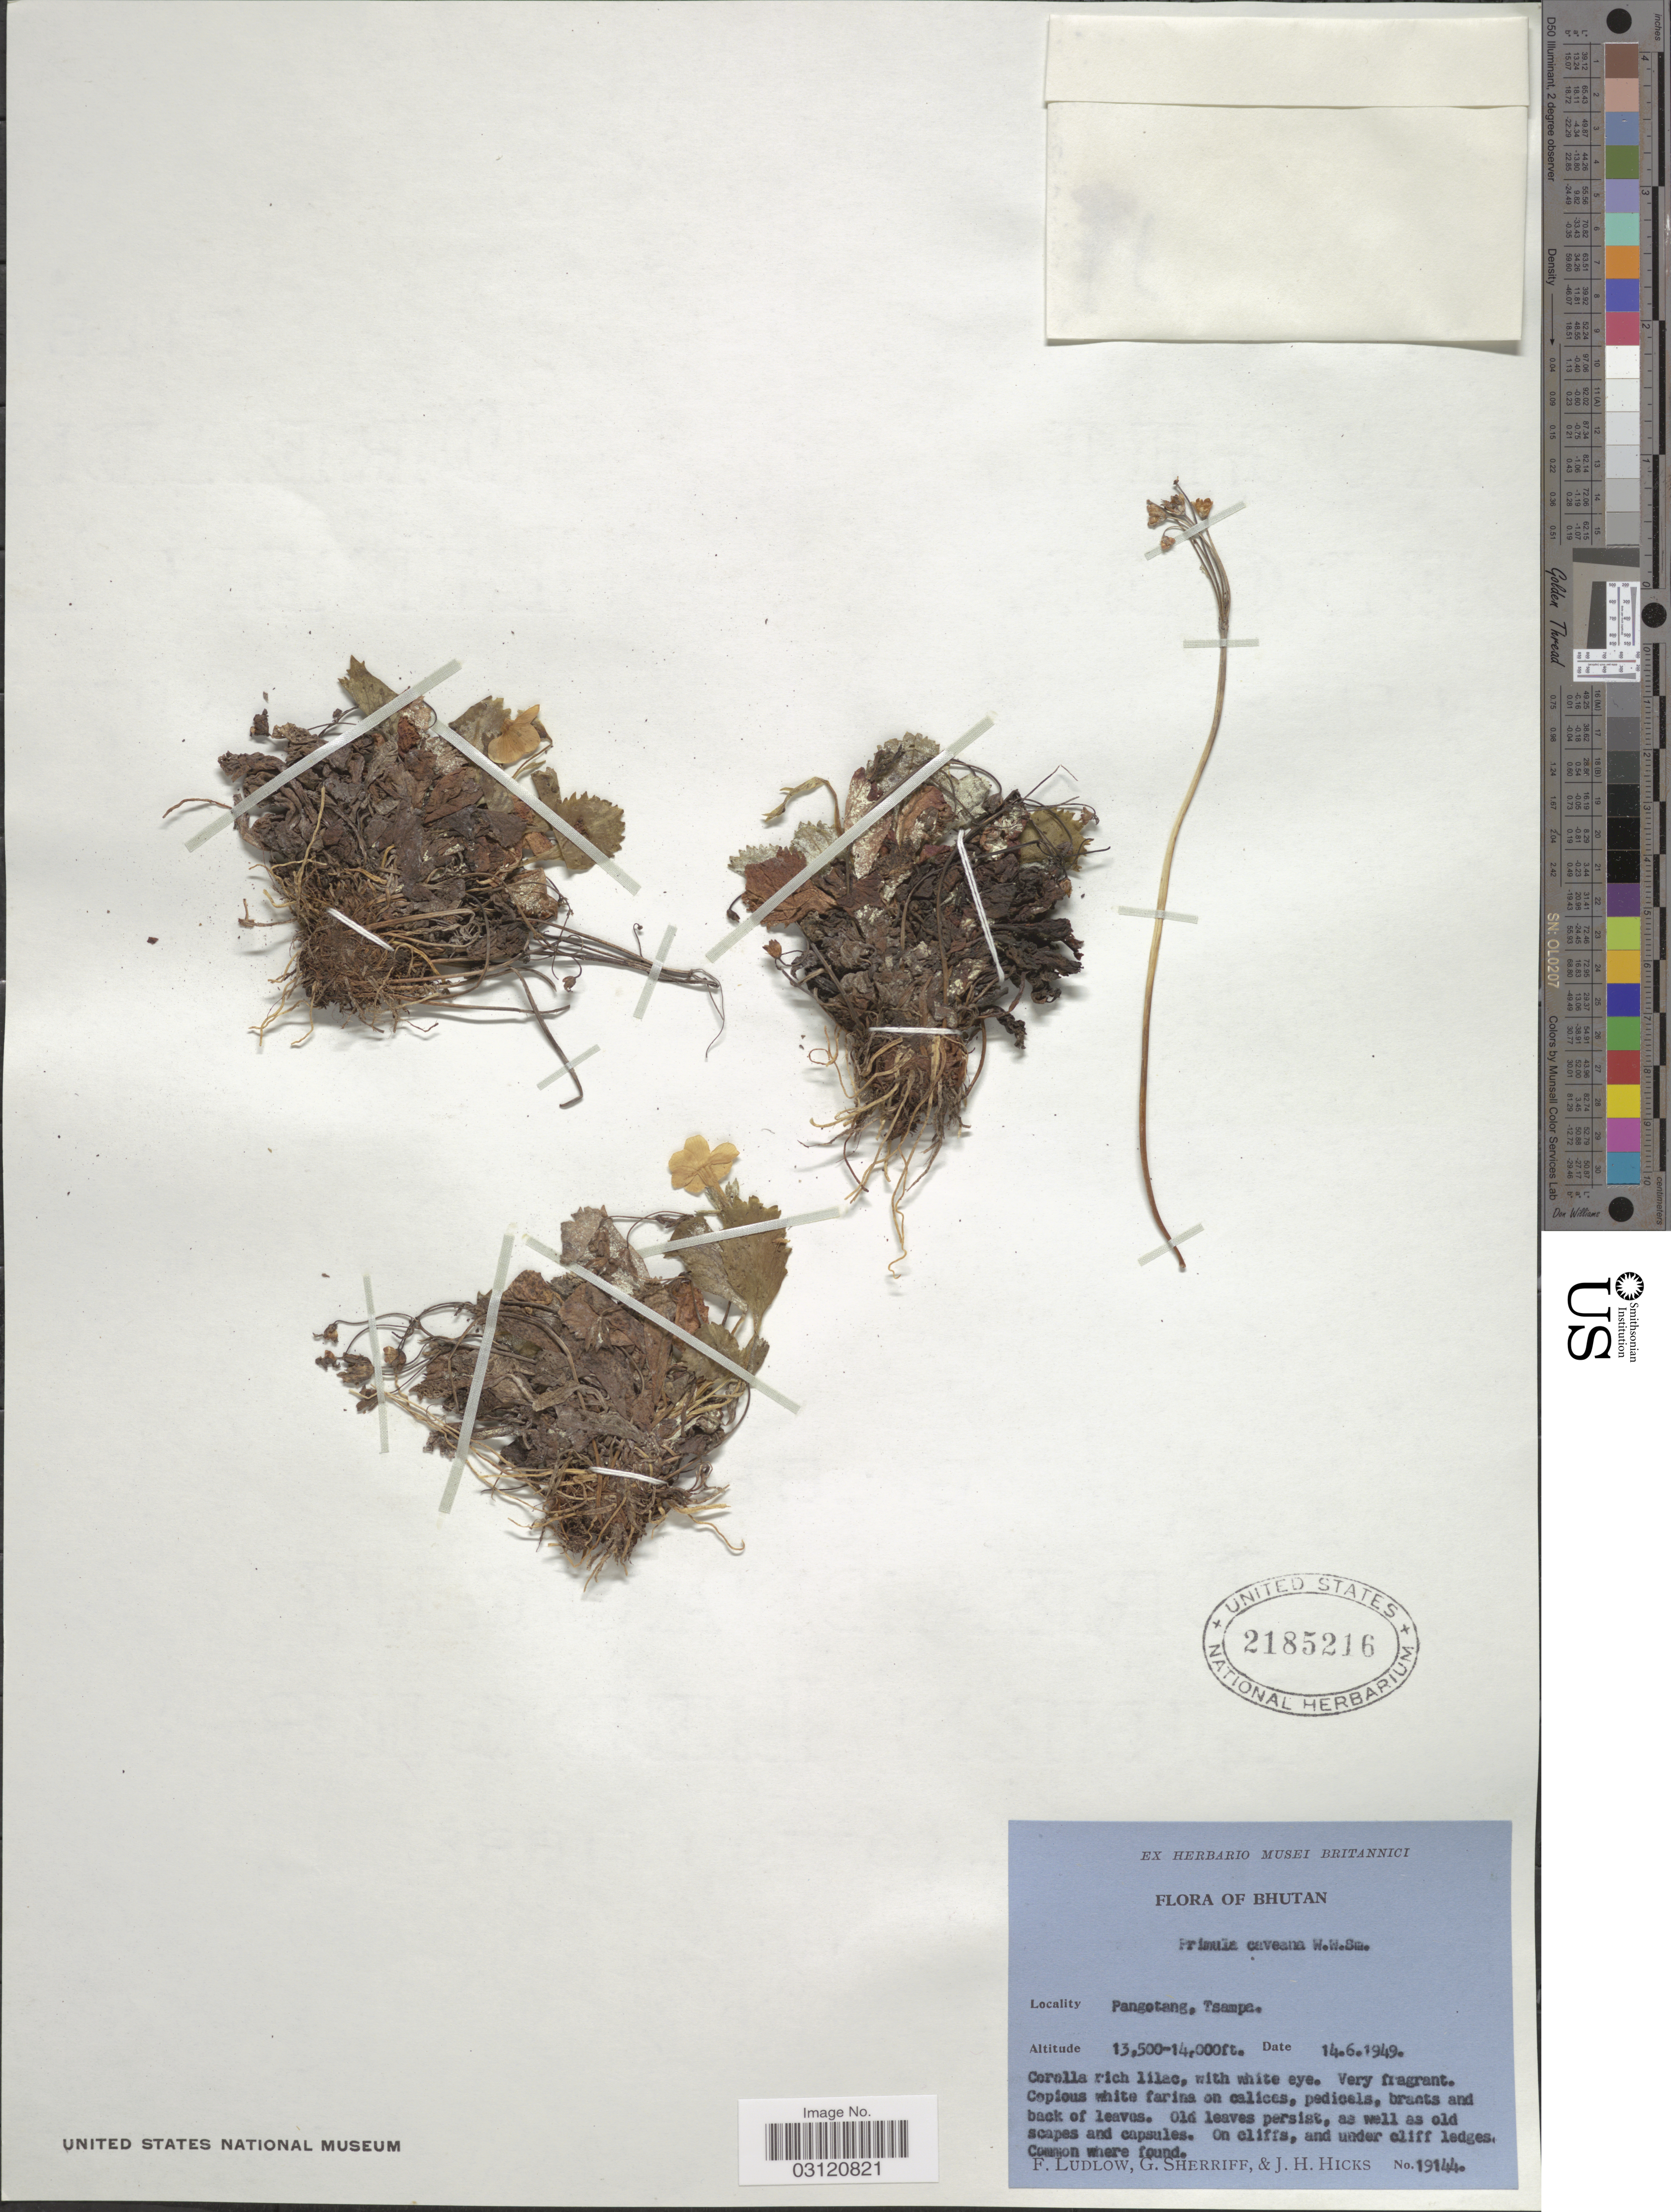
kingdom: Plantae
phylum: Tracheophyta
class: Magnoliopsida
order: Ericales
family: Primulaceae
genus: Primula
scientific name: Primula caveana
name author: W.W. Sm.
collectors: F. Ludlow, G. Sherriff & J. H. Hicks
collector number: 19144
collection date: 1949-06-14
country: Bhutan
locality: Pangotang, Tsampa.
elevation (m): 4115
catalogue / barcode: US 2185216